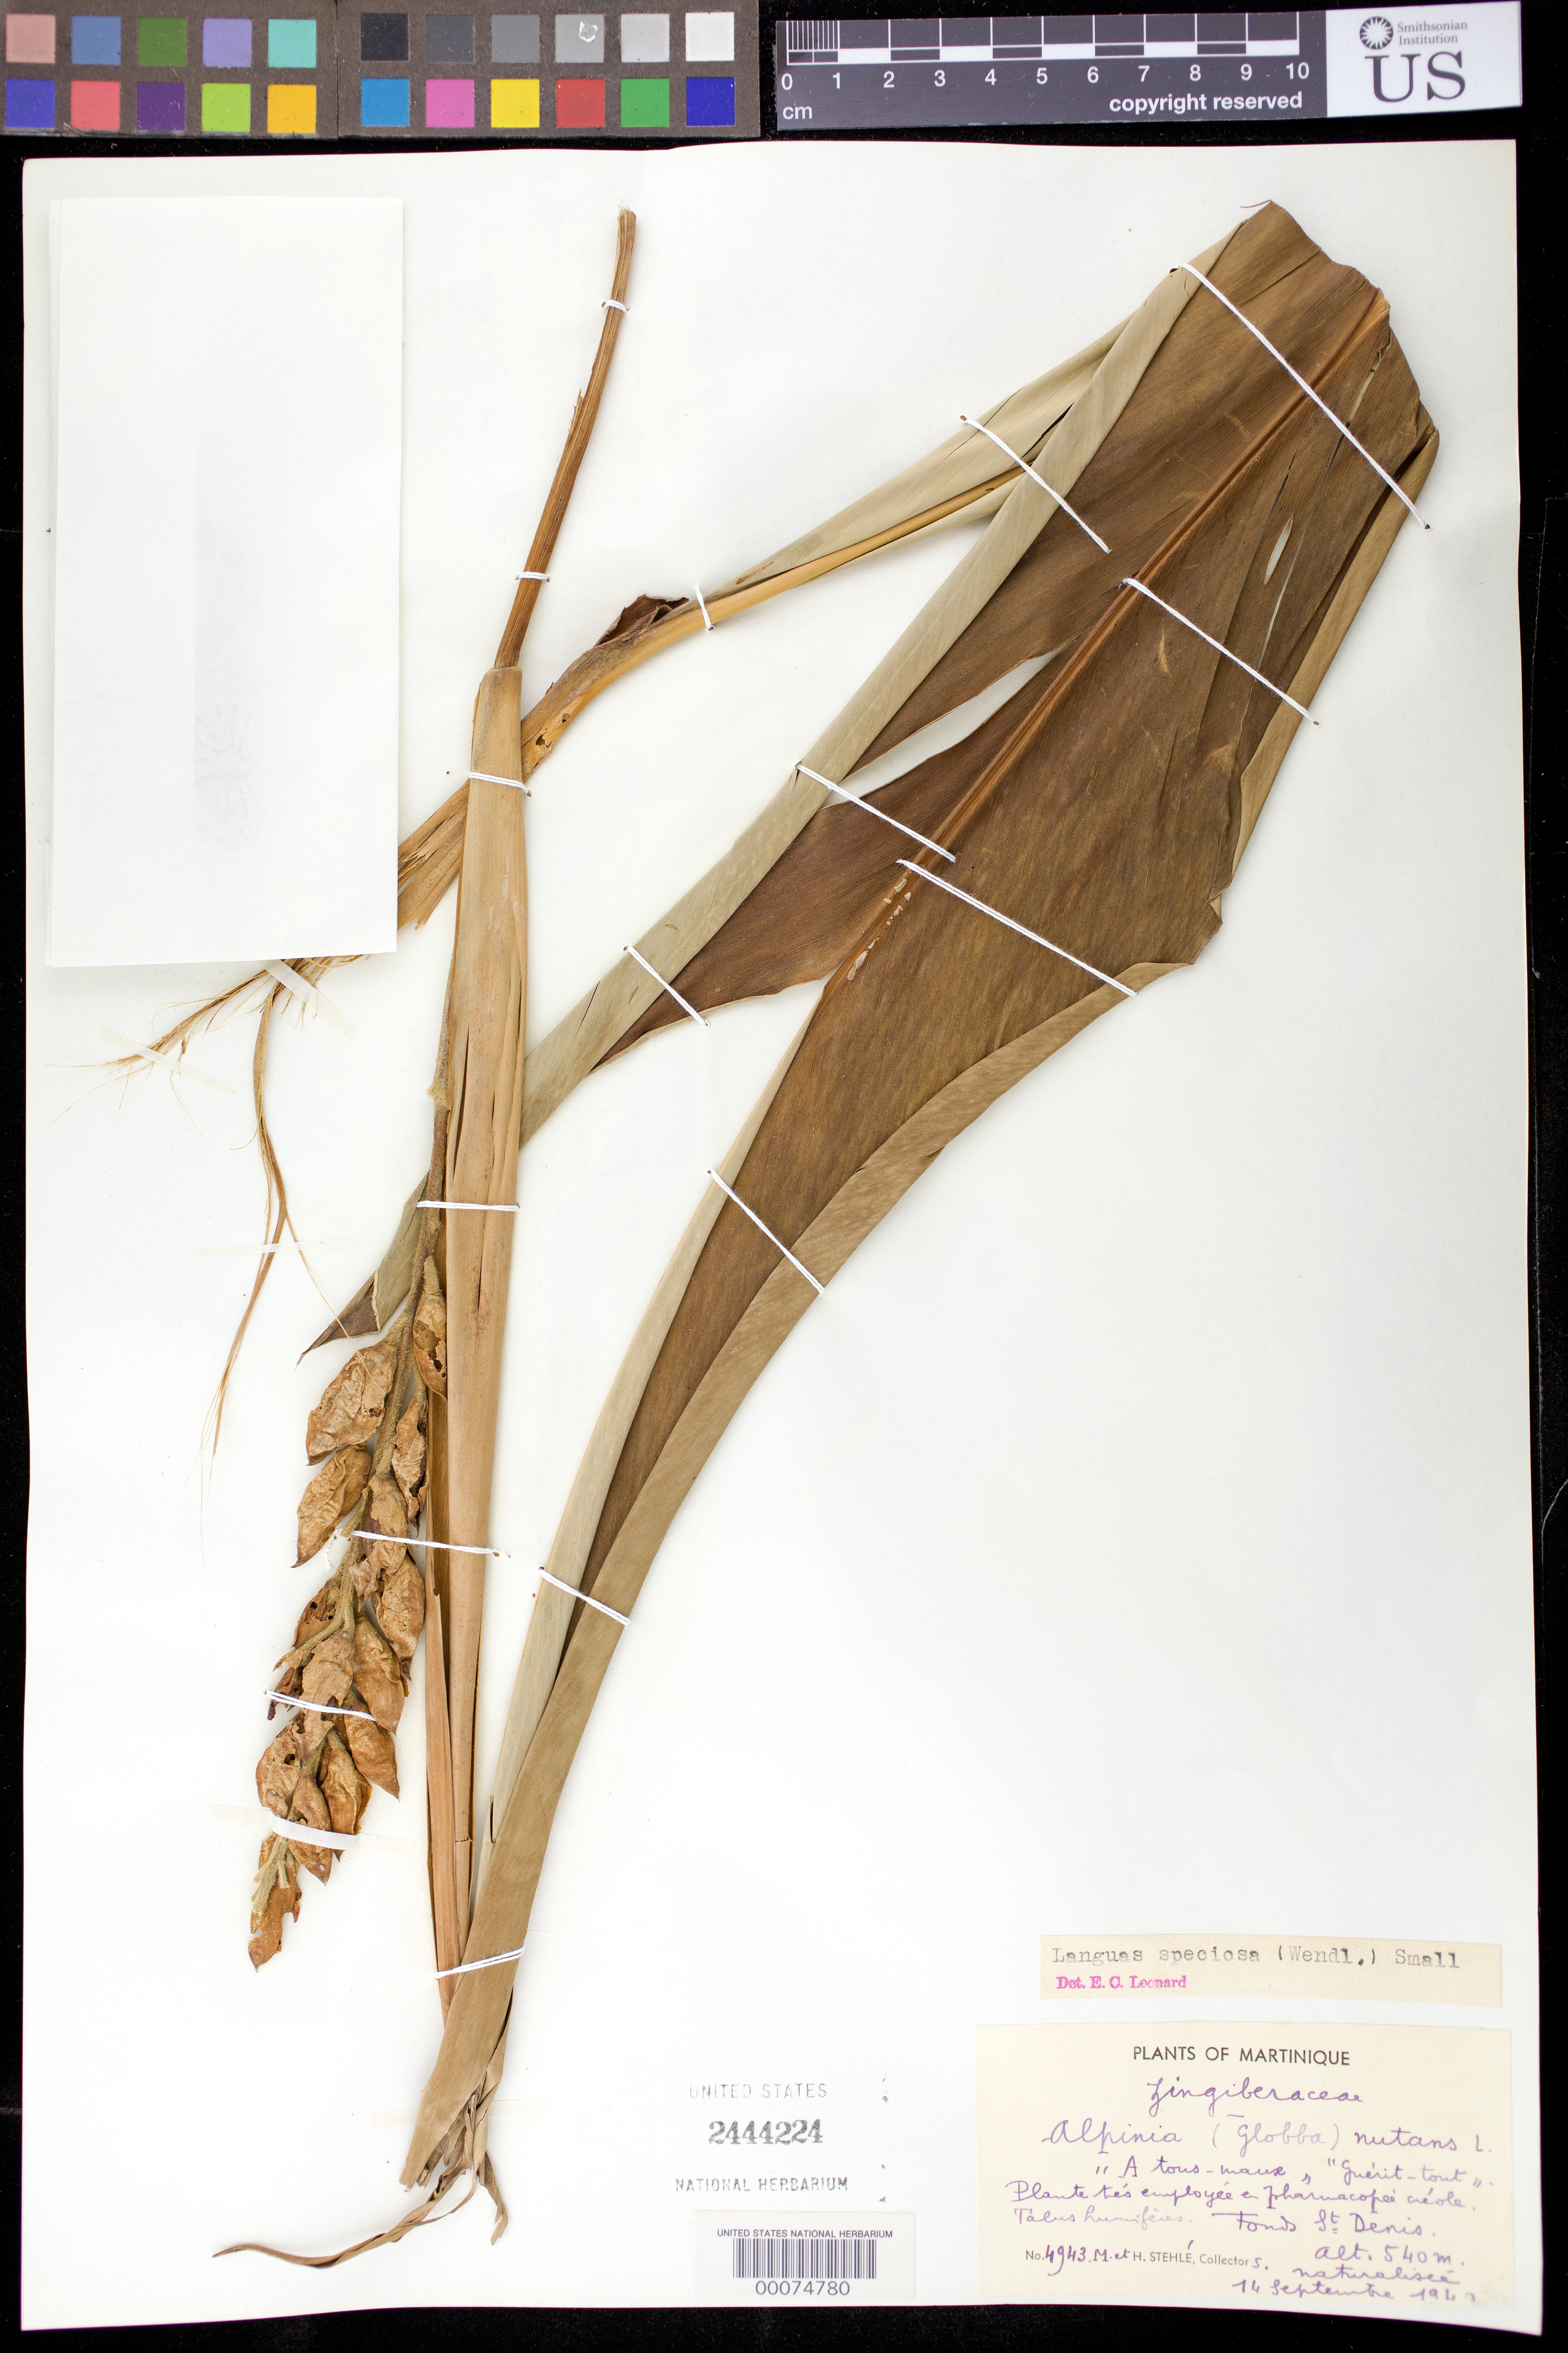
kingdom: Plantae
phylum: Tracheophyta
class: Liliopsida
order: Zingiberales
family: Zingiberaceae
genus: Alpinia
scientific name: Alpinia zerumbet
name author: (Pers.) B.L. Burtt & R.M. Sm.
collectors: M. Stehlé & H. Stehlé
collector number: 4943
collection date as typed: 14 Sep 1940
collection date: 1940-09-14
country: Martinique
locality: Fonds st. denis, naturalized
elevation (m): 540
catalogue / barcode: US 2444224